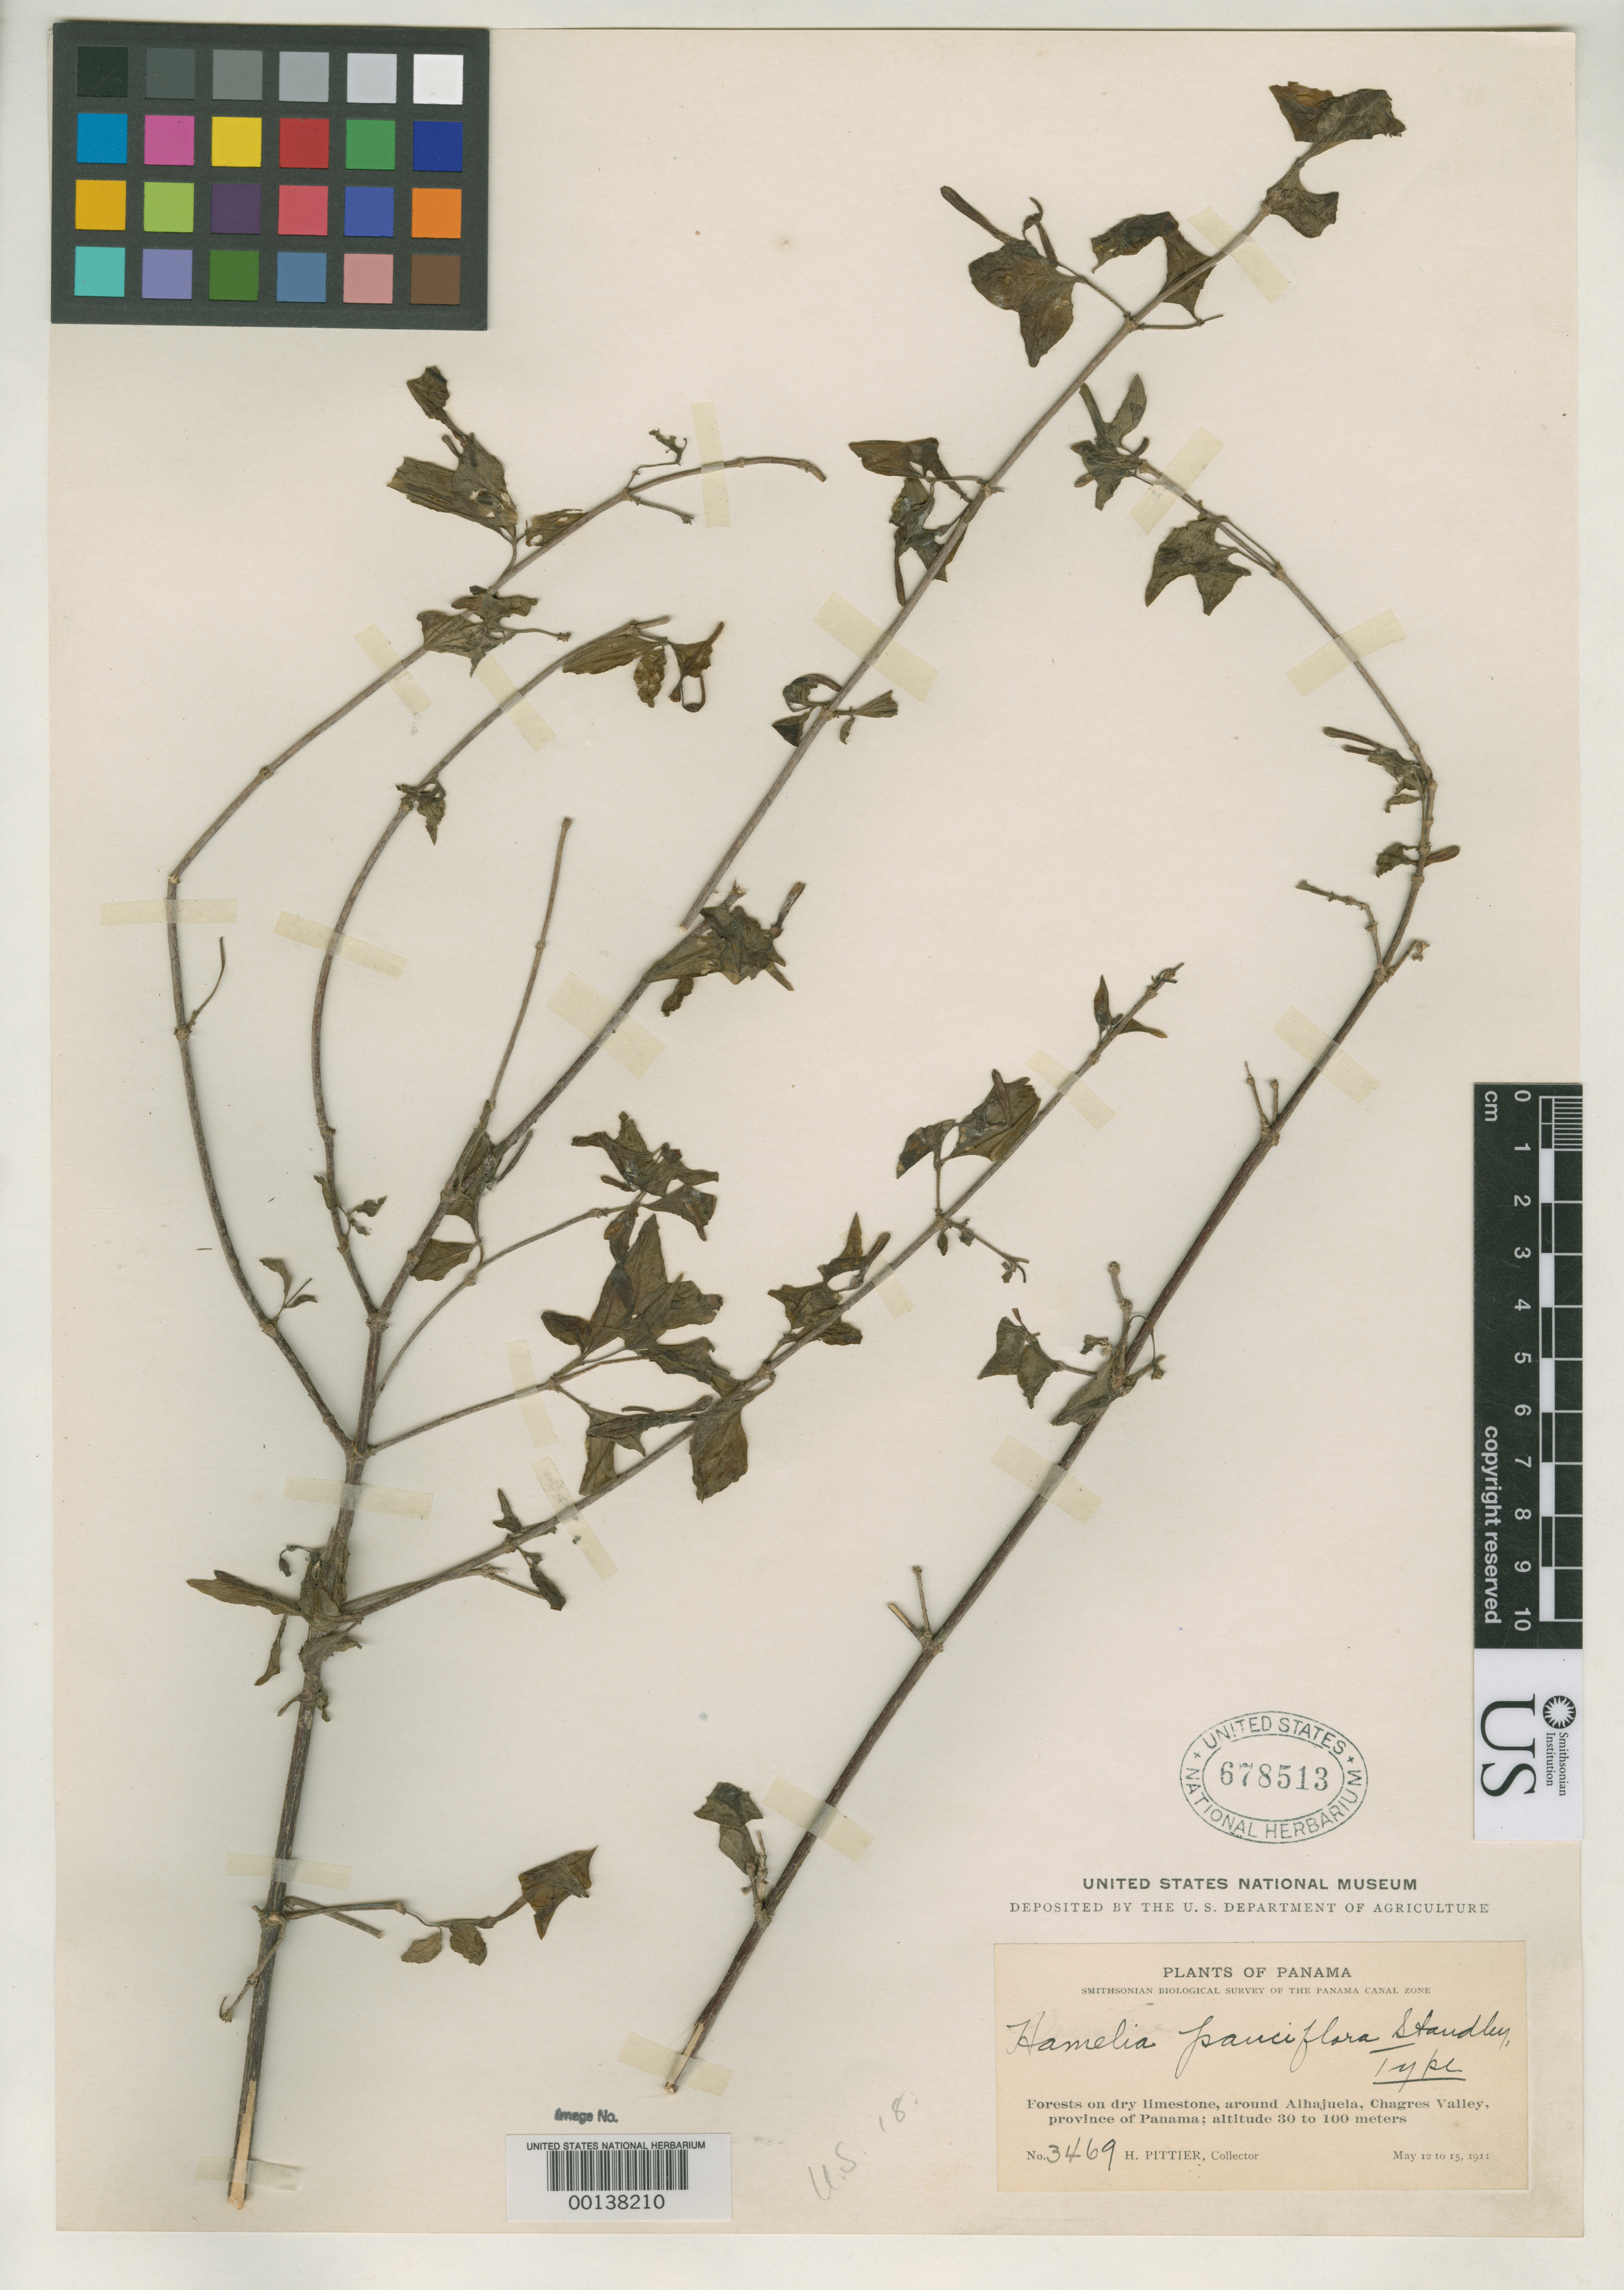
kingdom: Plantae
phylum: Tracheophyta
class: Magnoliopsida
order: Gentianales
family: Rubiaceae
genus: Hamelia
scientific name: Hamelia pauciflora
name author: Standl.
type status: Holotype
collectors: H. F. Pittier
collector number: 3469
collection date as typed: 12 May 1911 to 15 May 1911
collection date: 1911-05-12/1911-05-15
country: Panama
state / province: Panamá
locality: Around Alhajuela, Chagres Valley.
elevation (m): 30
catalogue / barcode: US 678513